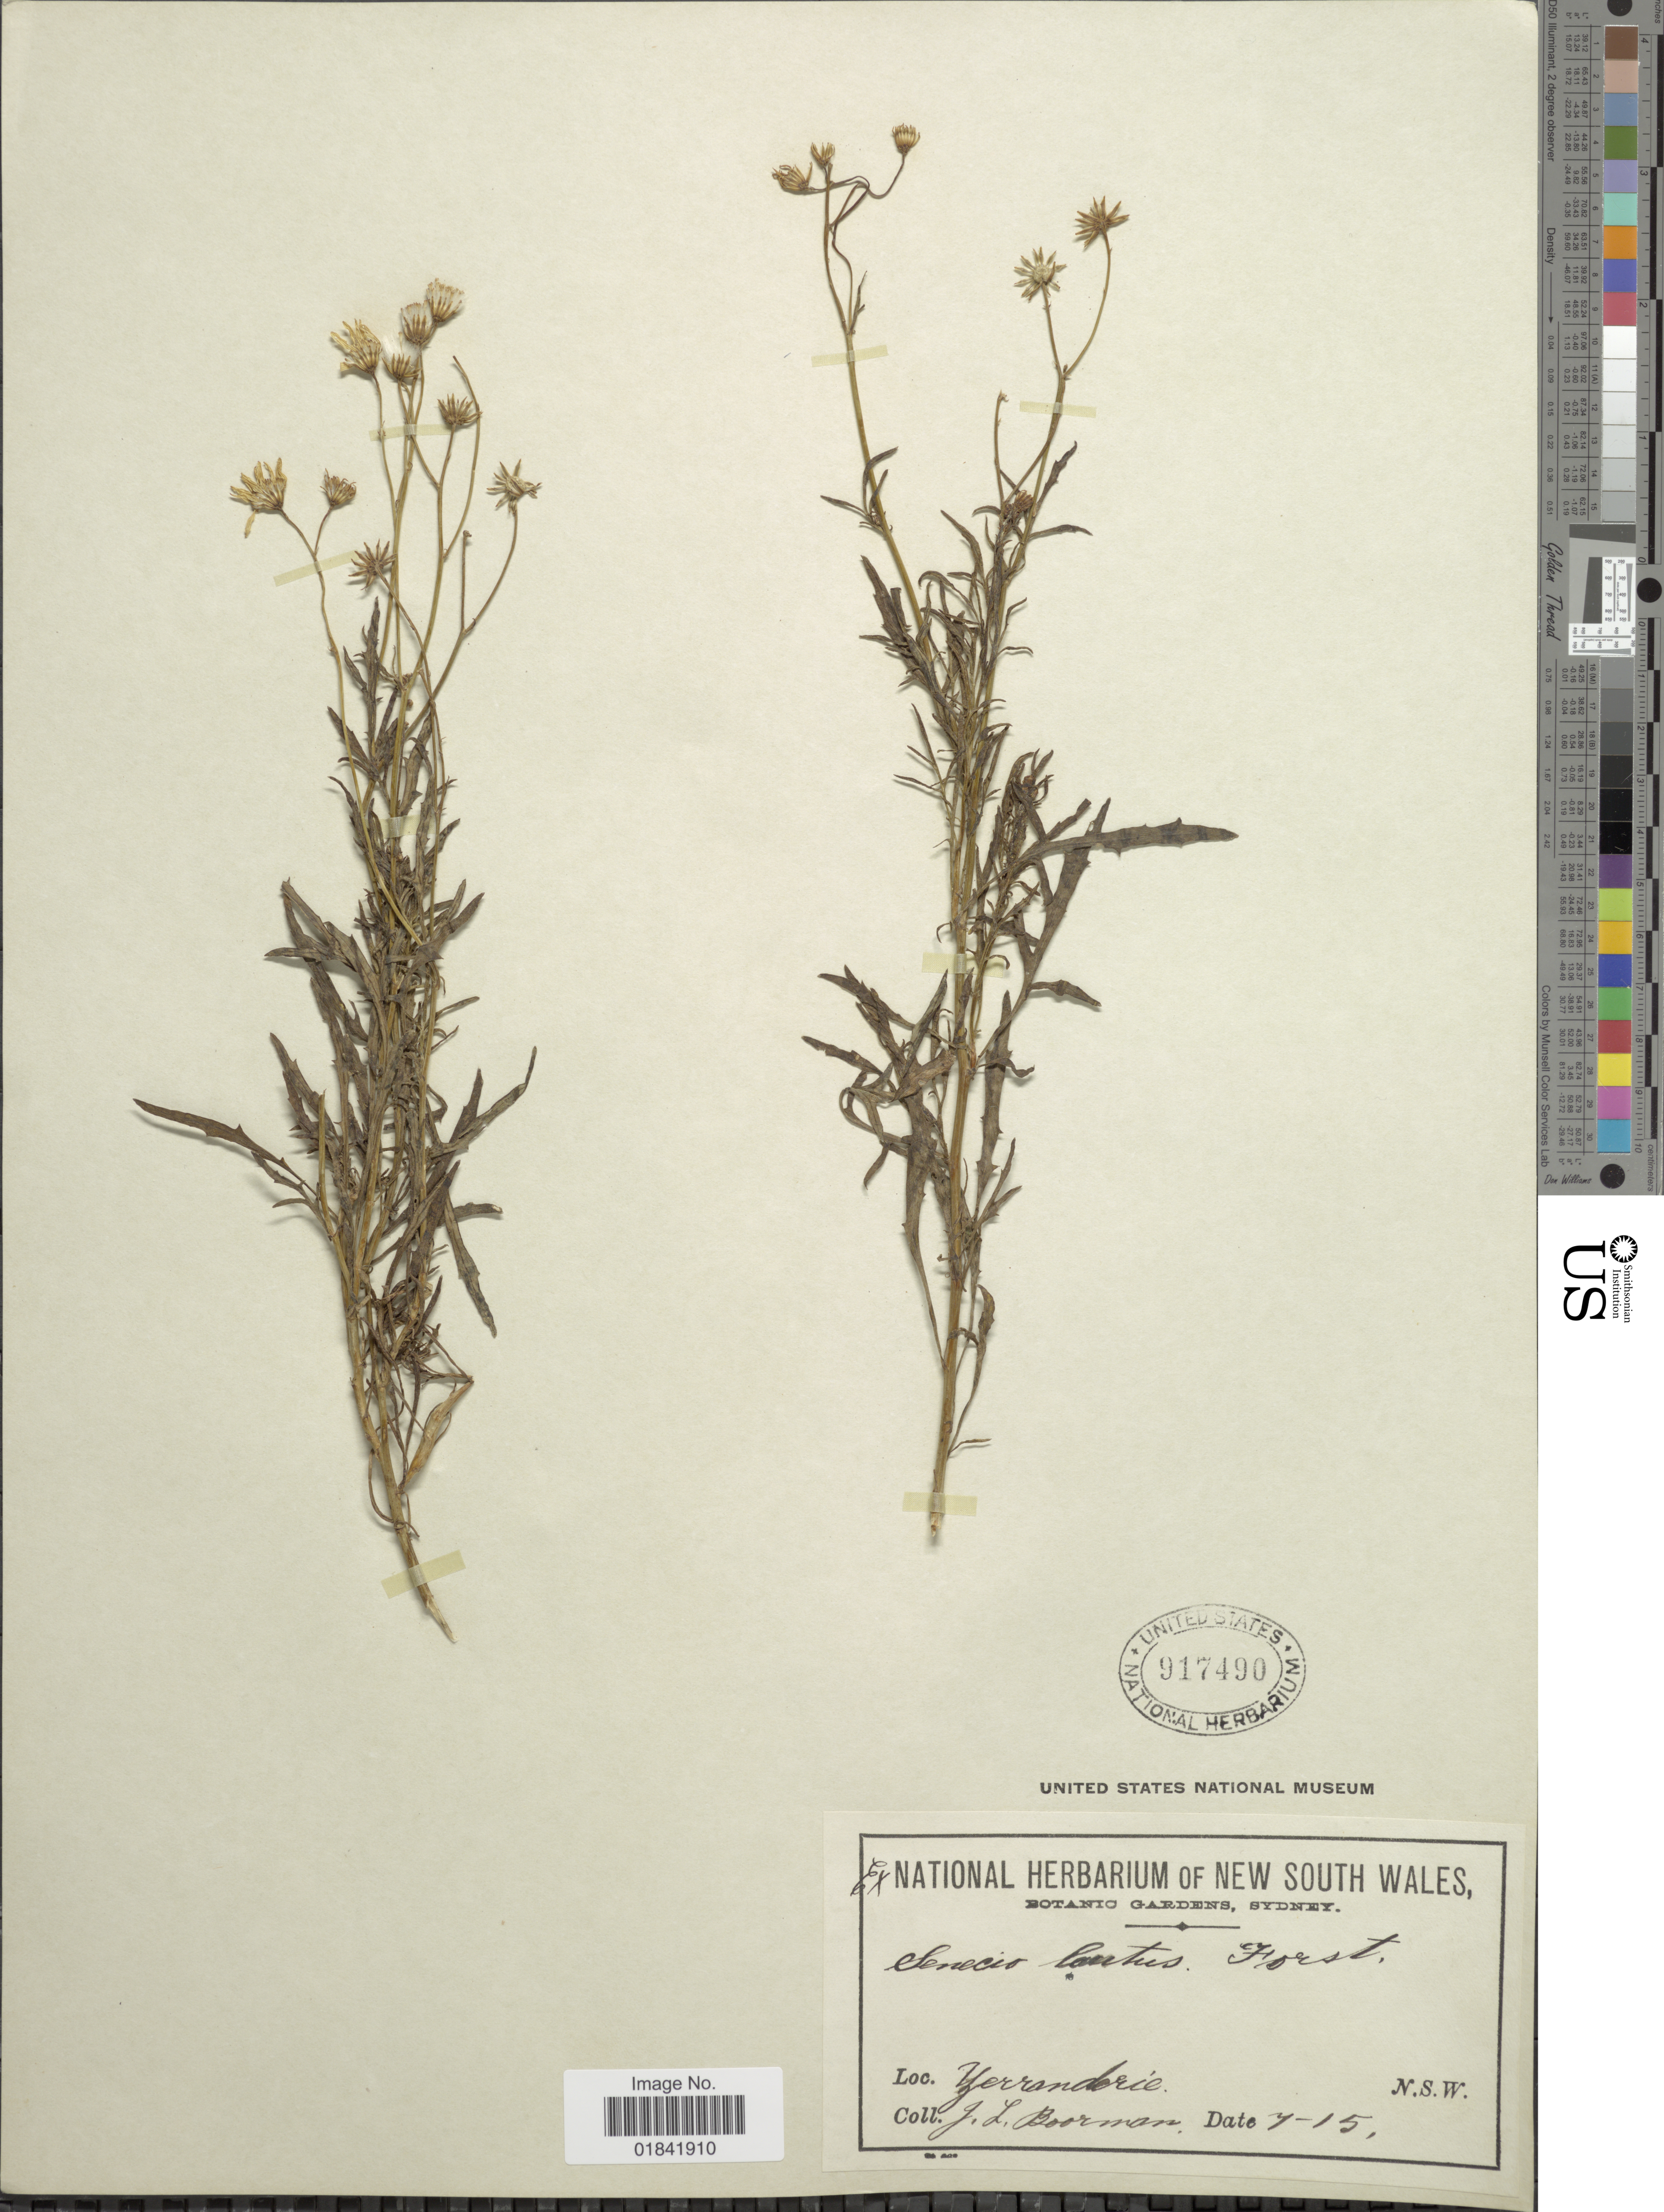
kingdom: Plantae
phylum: Tracheophyta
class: Magnoliopsida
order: Asterales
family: Asteraceae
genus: Senecio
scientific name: Senecio lautus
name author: Sol. ex G. Forst.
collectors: J. Boorman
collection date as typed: Transcribed d/m/y: /1/15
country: Australia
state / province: New South Wales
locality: Yerranderie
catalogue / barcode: US 917490